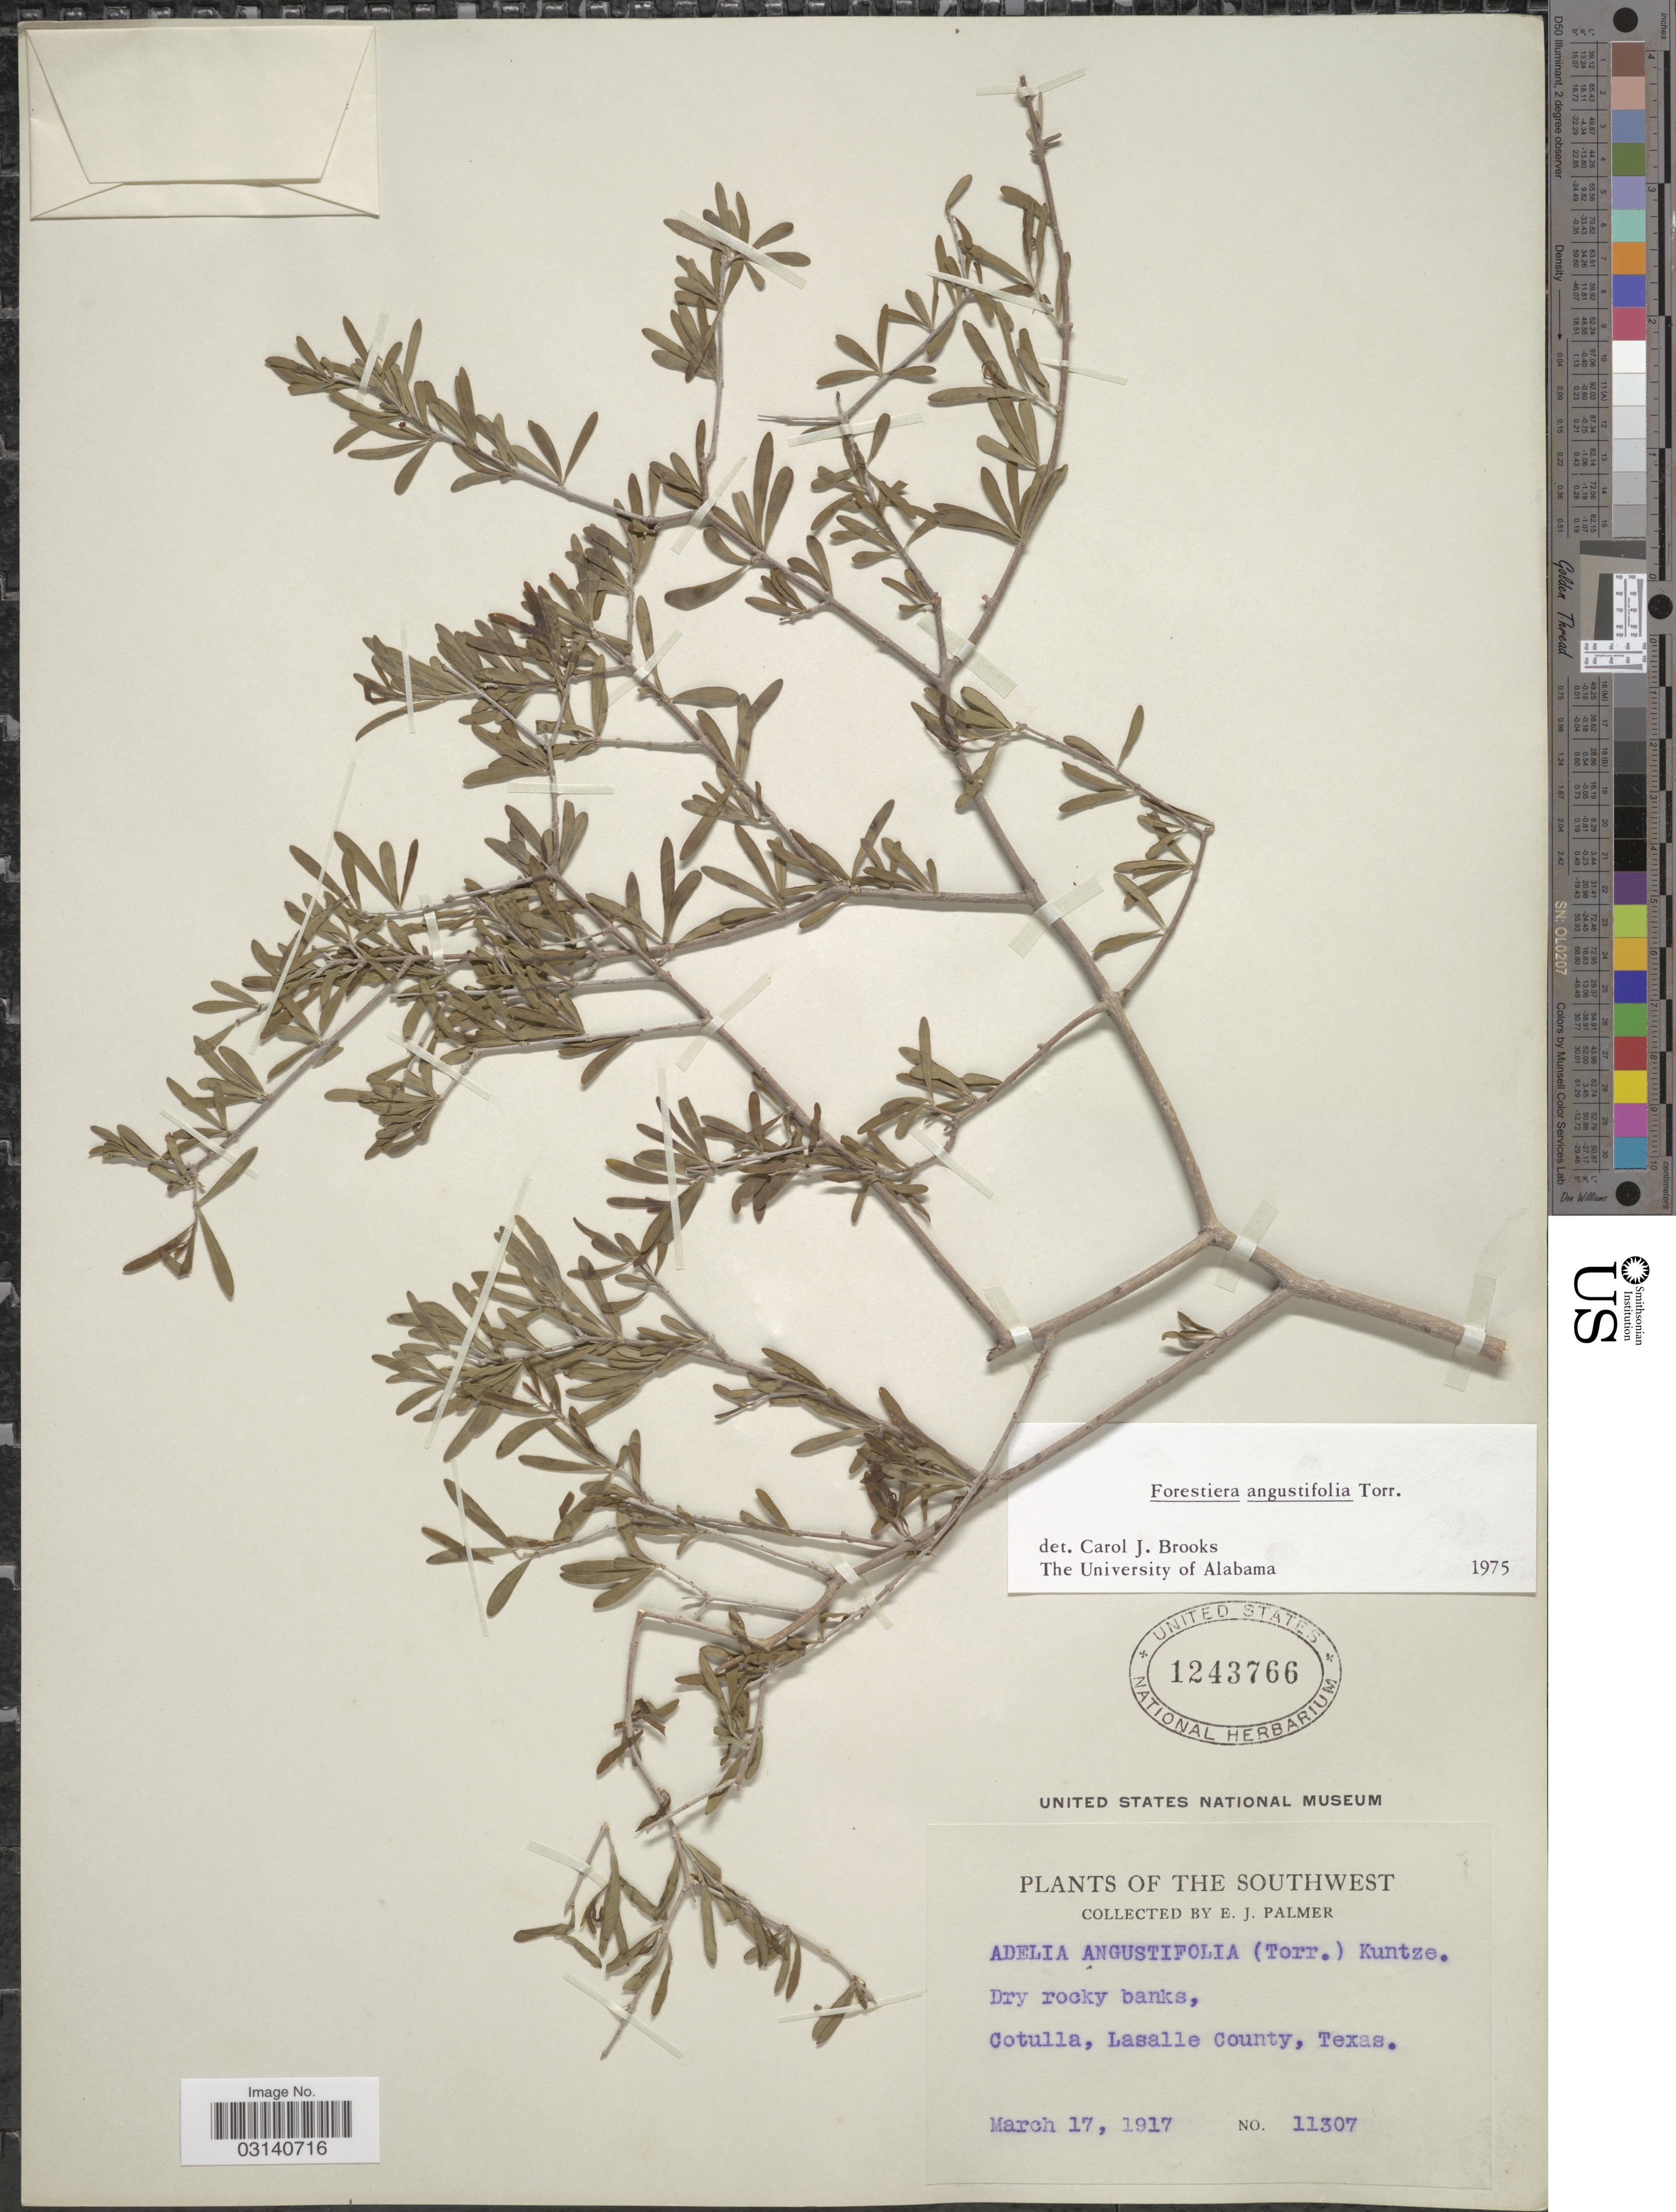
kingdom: Plantae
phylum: Tracheophyta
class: Magnoliopsida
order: Lamiales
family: Oleaceae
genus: Forestiera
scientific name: Forestiera angustifolia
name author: Torr.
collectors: E. J. Palmer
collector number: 11307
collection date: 1917-03-17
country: United States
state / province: Texas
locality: The Southwest, Cotulla, Lasalle County, Texas.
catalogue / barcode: US 1243766